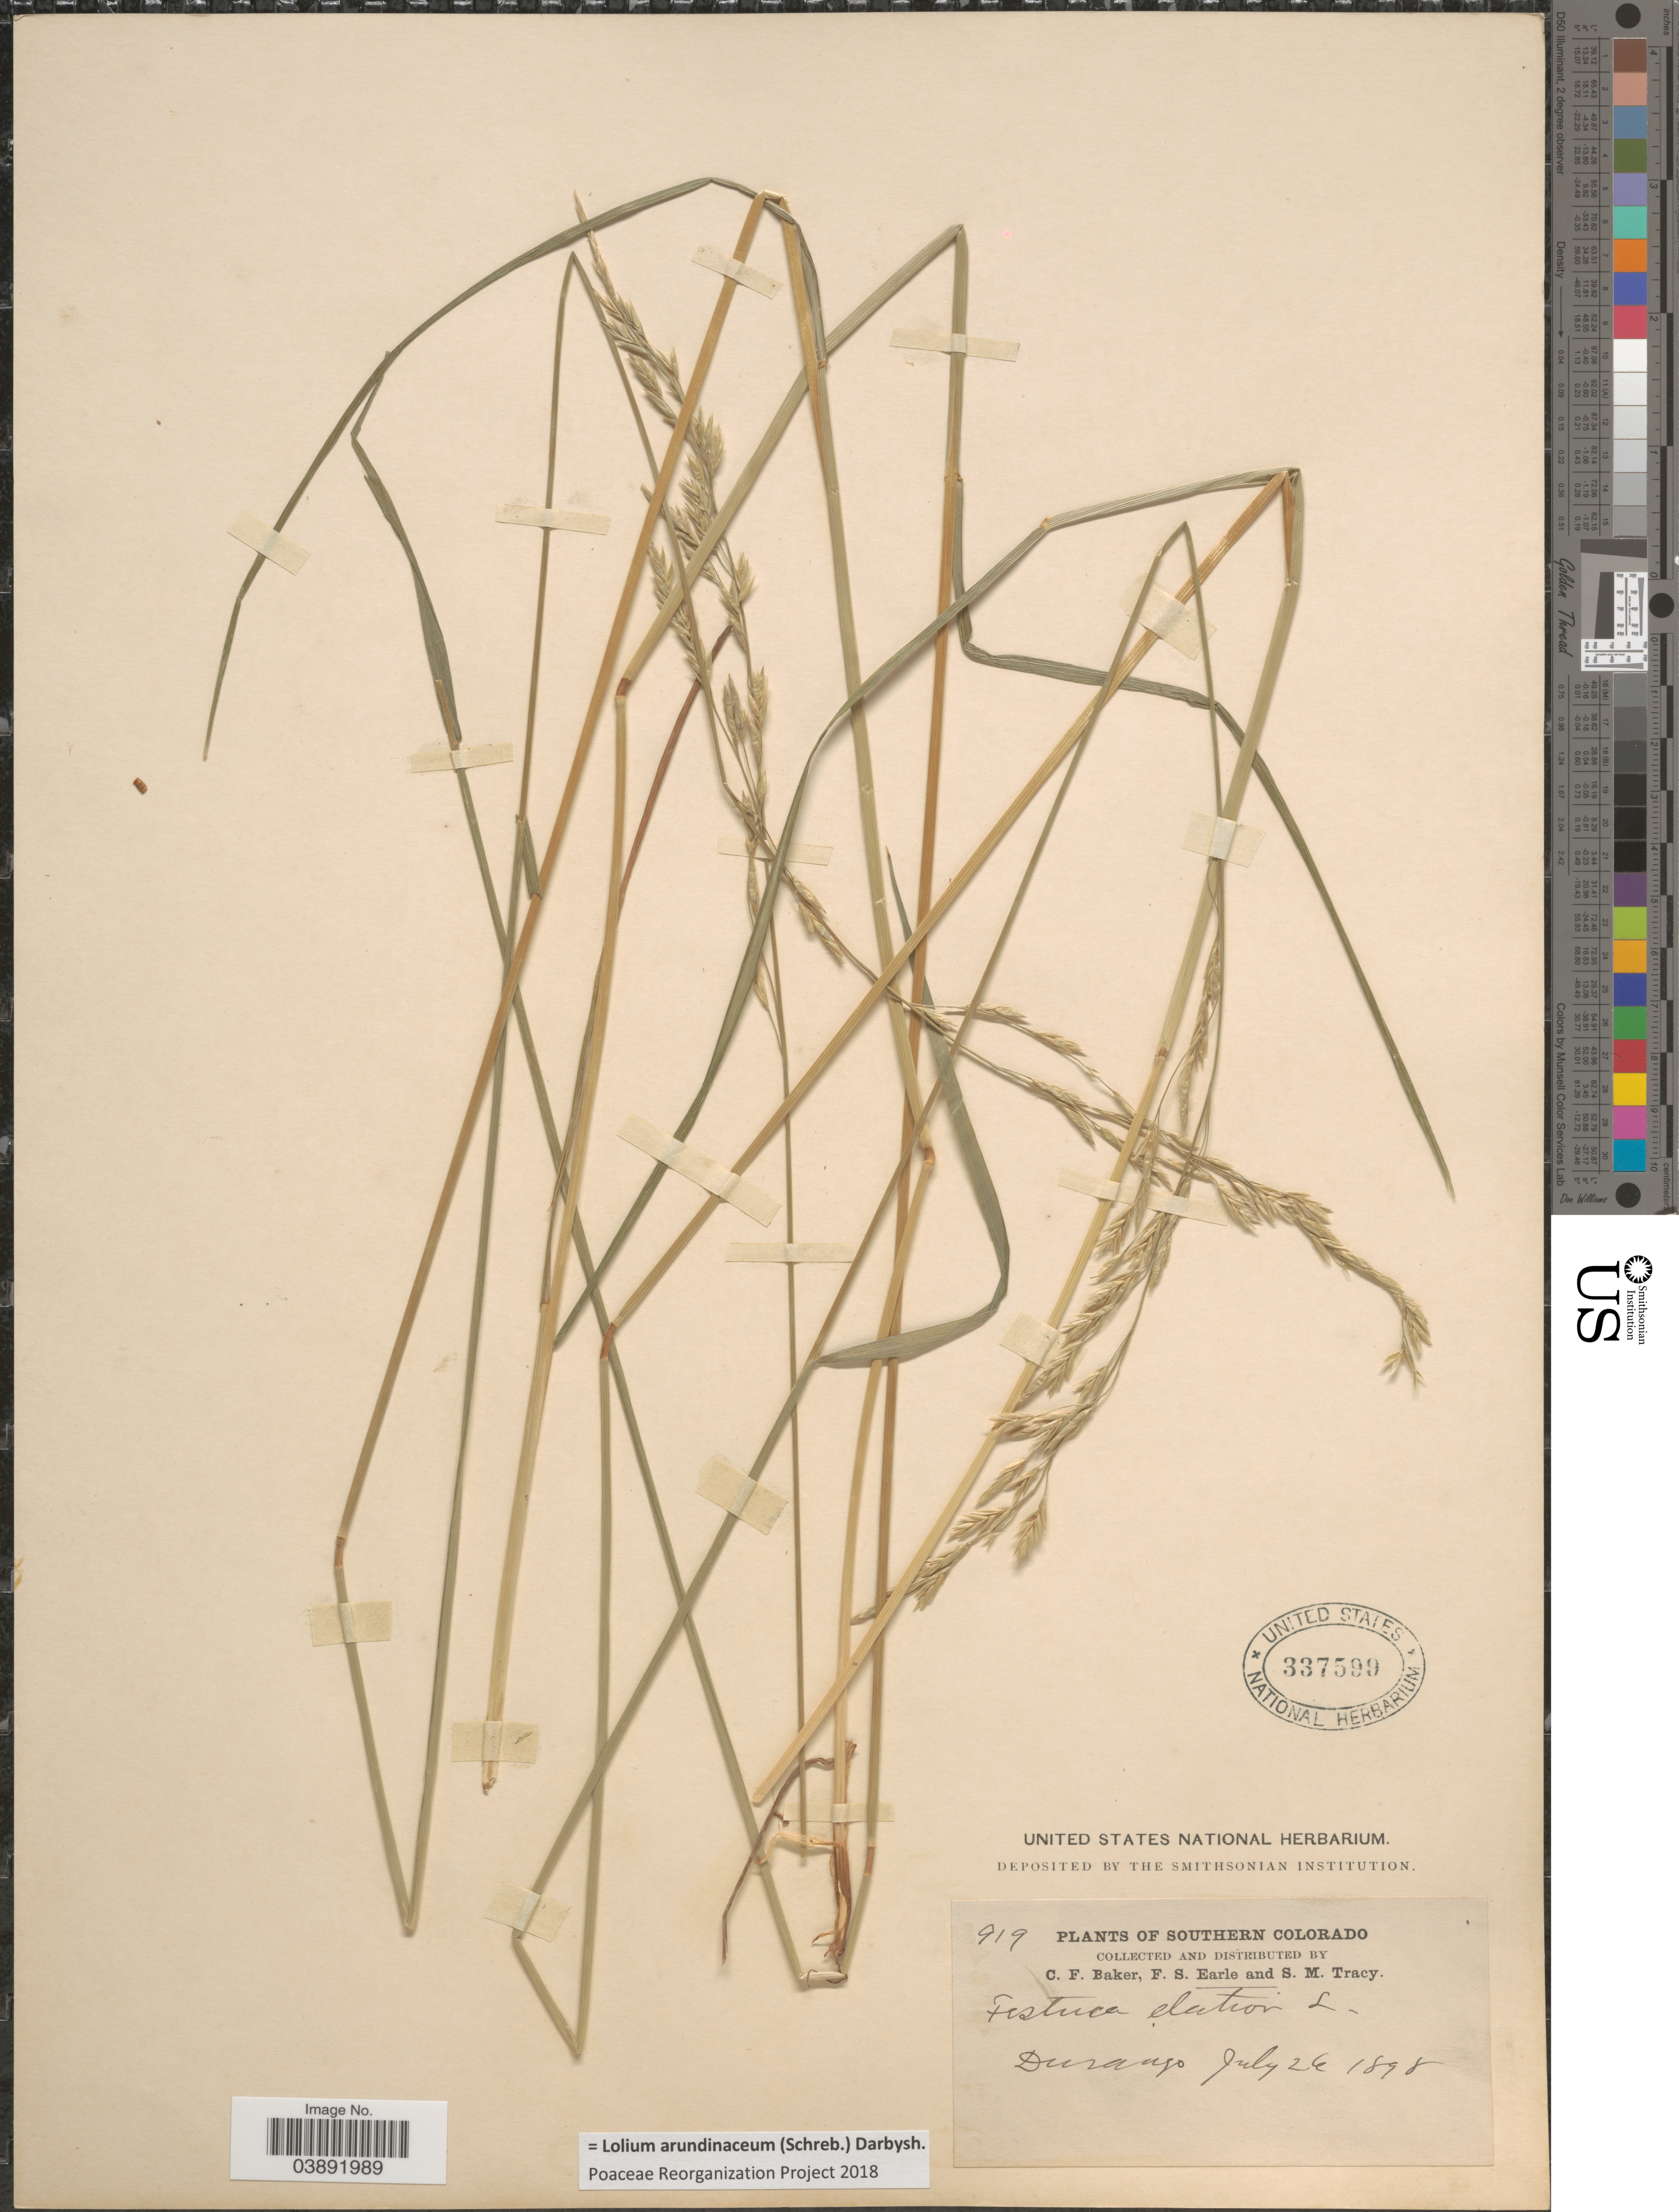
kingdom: Plantae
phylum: Tracheophyta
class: Liliopsida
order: Poales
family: Poaceae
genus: Lolium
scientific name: Lolium arundinaceum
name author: (Schreb.) Darbysh.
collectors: C. F. Baker, F. S. Earle & S. M. Tracy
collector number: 919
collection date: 1898-07-26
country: United States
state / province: Colorado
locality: Southern Colorado. Durango.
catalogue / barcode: US 337599